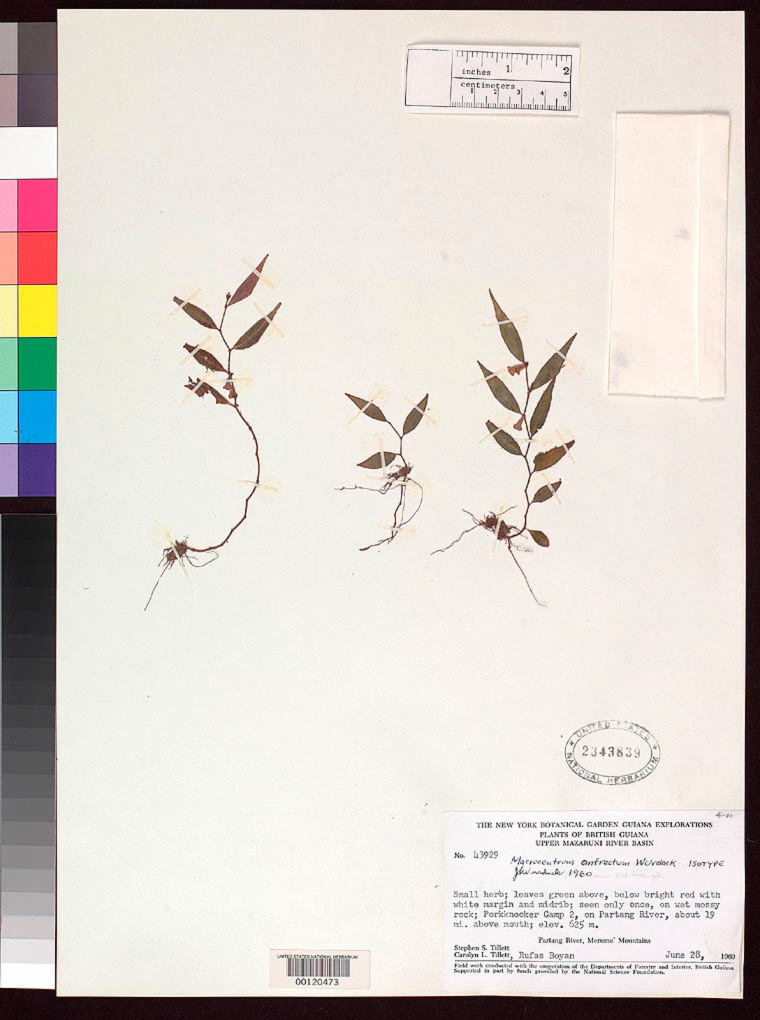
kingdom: Plantae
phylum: Tracheophyta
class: Magnoliopsida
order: Myrtales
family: Melastomataceae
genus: Macrocentrum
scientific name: Macrocentrum anfractum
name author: Wurdack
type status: Isotype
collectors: S. S. Tillett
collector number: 43929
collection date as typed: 28 Jun 1960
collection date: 1960-06-28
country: Guyana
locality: Partang River.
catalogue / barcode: US 2343839